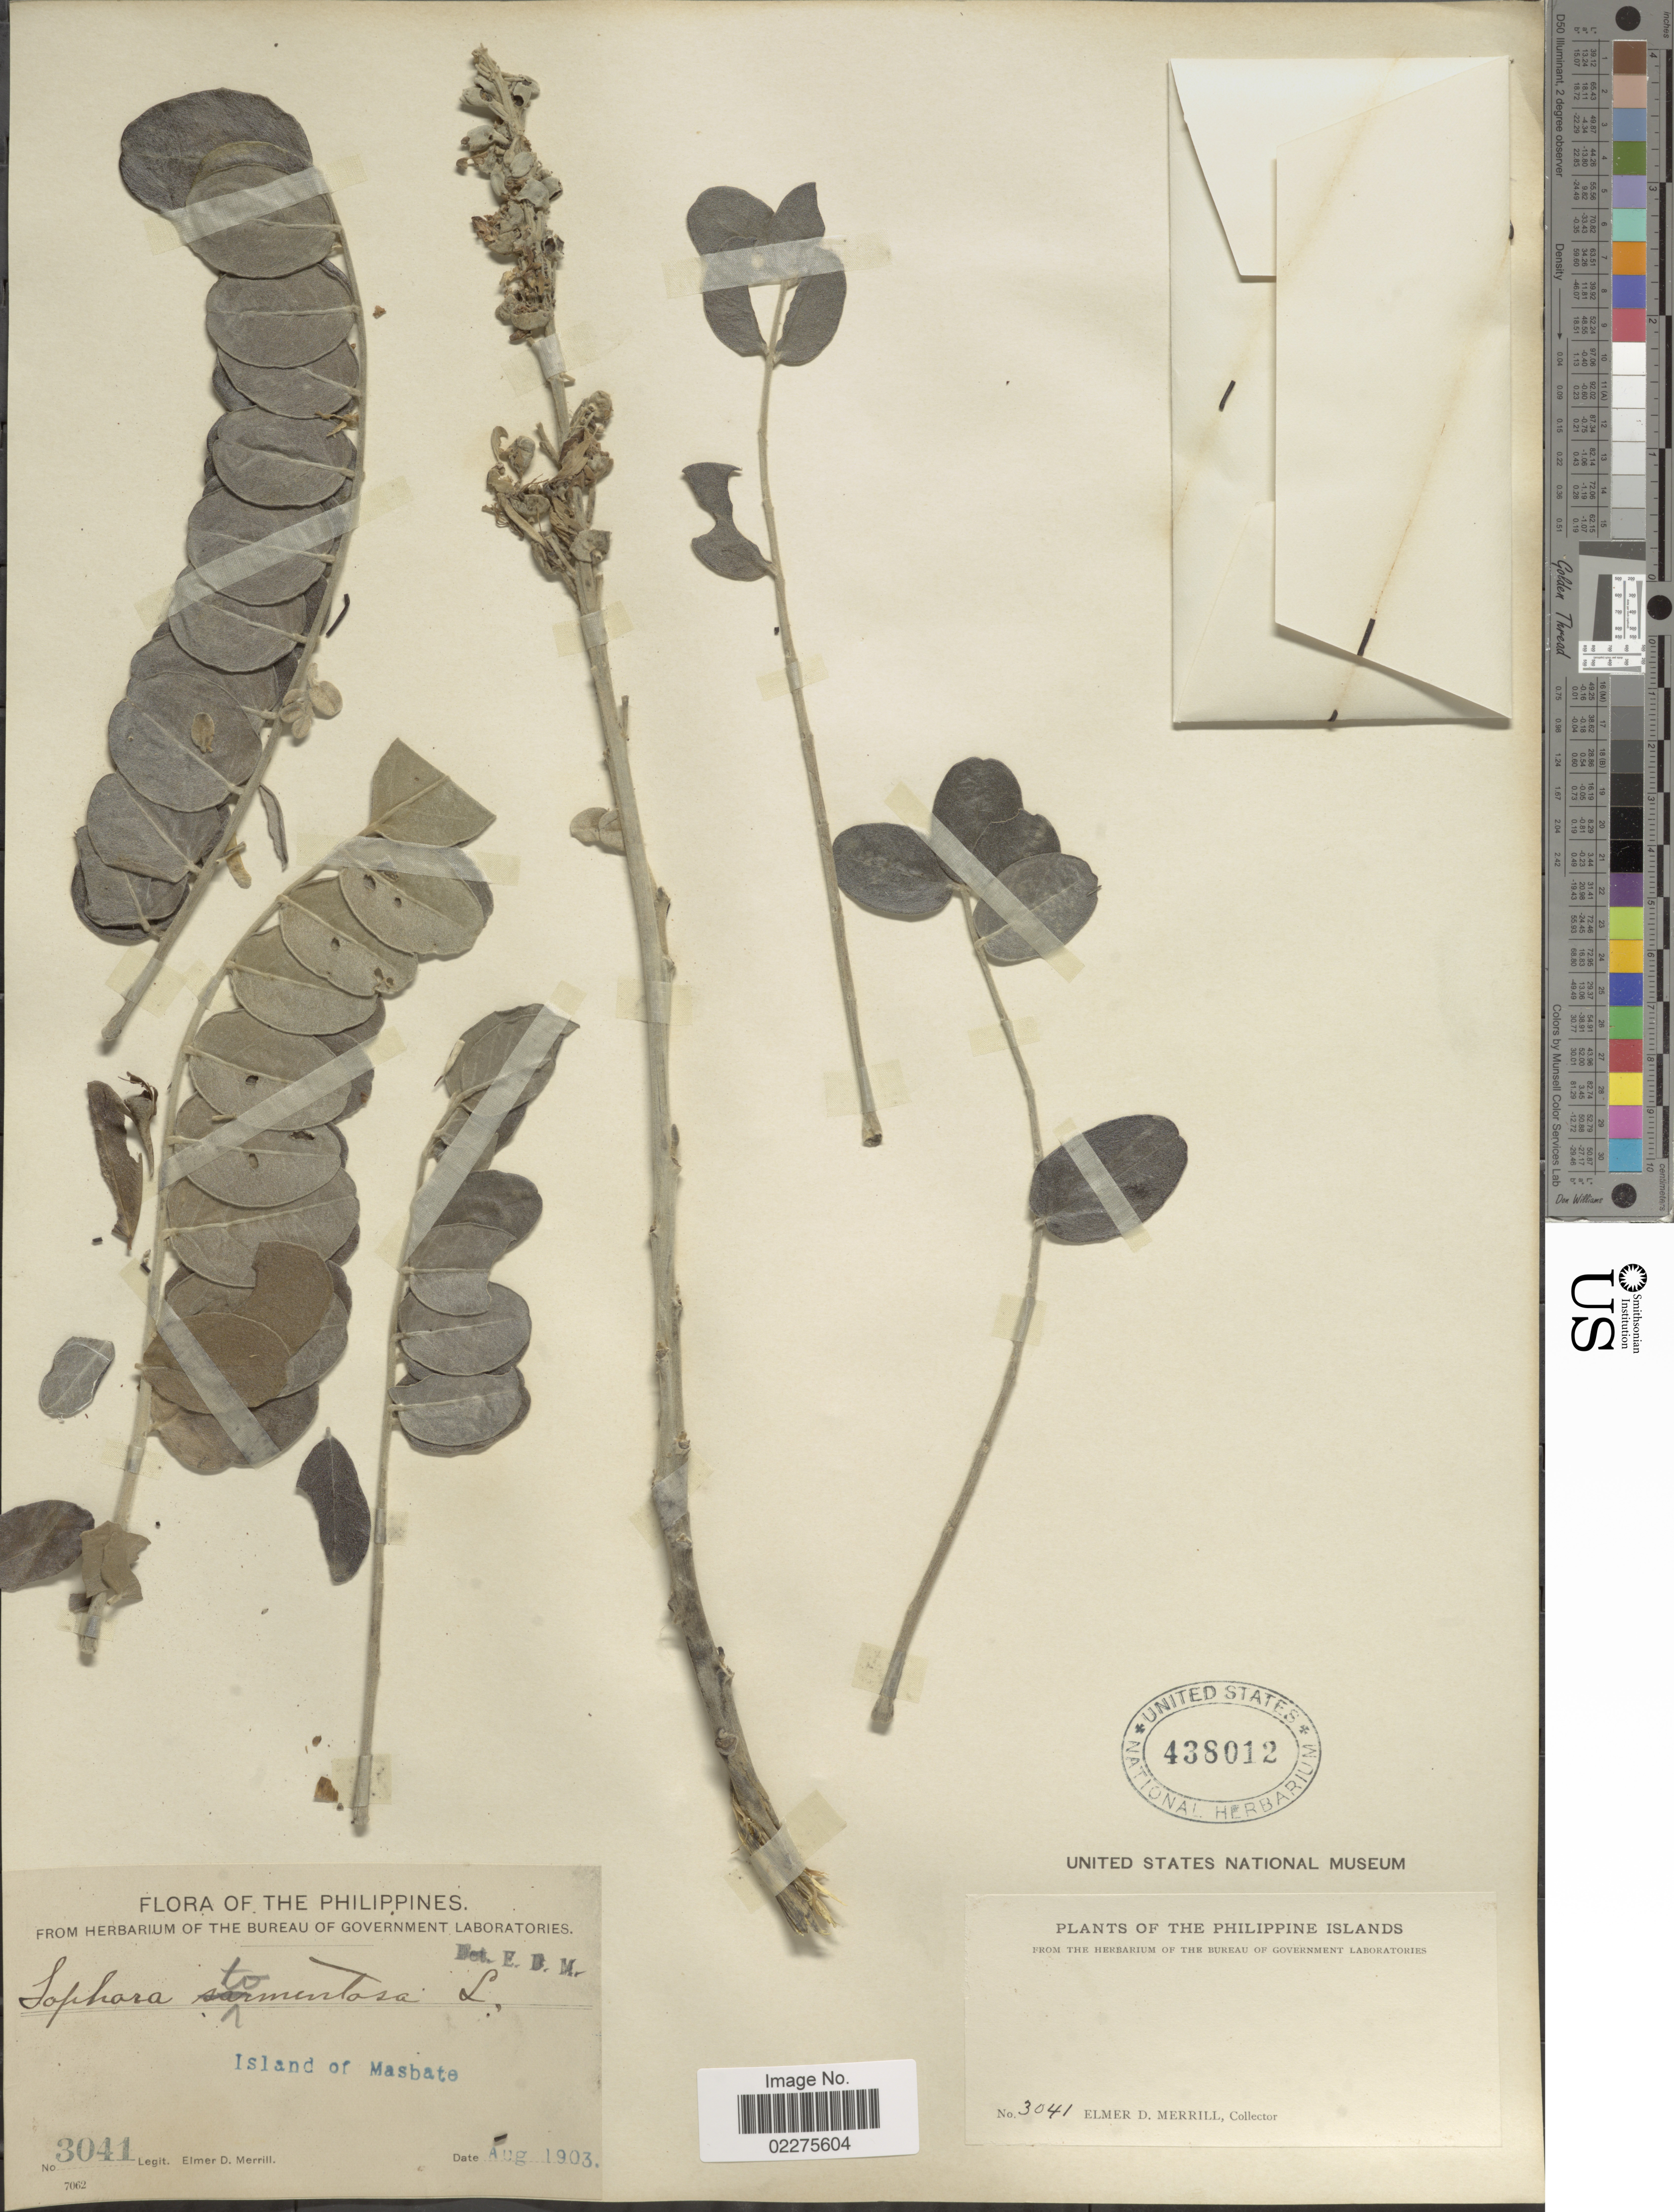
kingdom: Plantae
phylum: Tracheophyta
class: Magnoliopsida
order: Fabales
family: Fabaceae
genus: Sophora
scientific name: Sophora tomentosa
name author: L.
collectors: E. D. Merrill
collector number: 3041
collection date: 1903-08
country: Philippines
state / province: Bicol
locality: Philippine Islands. Island of Masbate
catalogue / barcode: US 438012